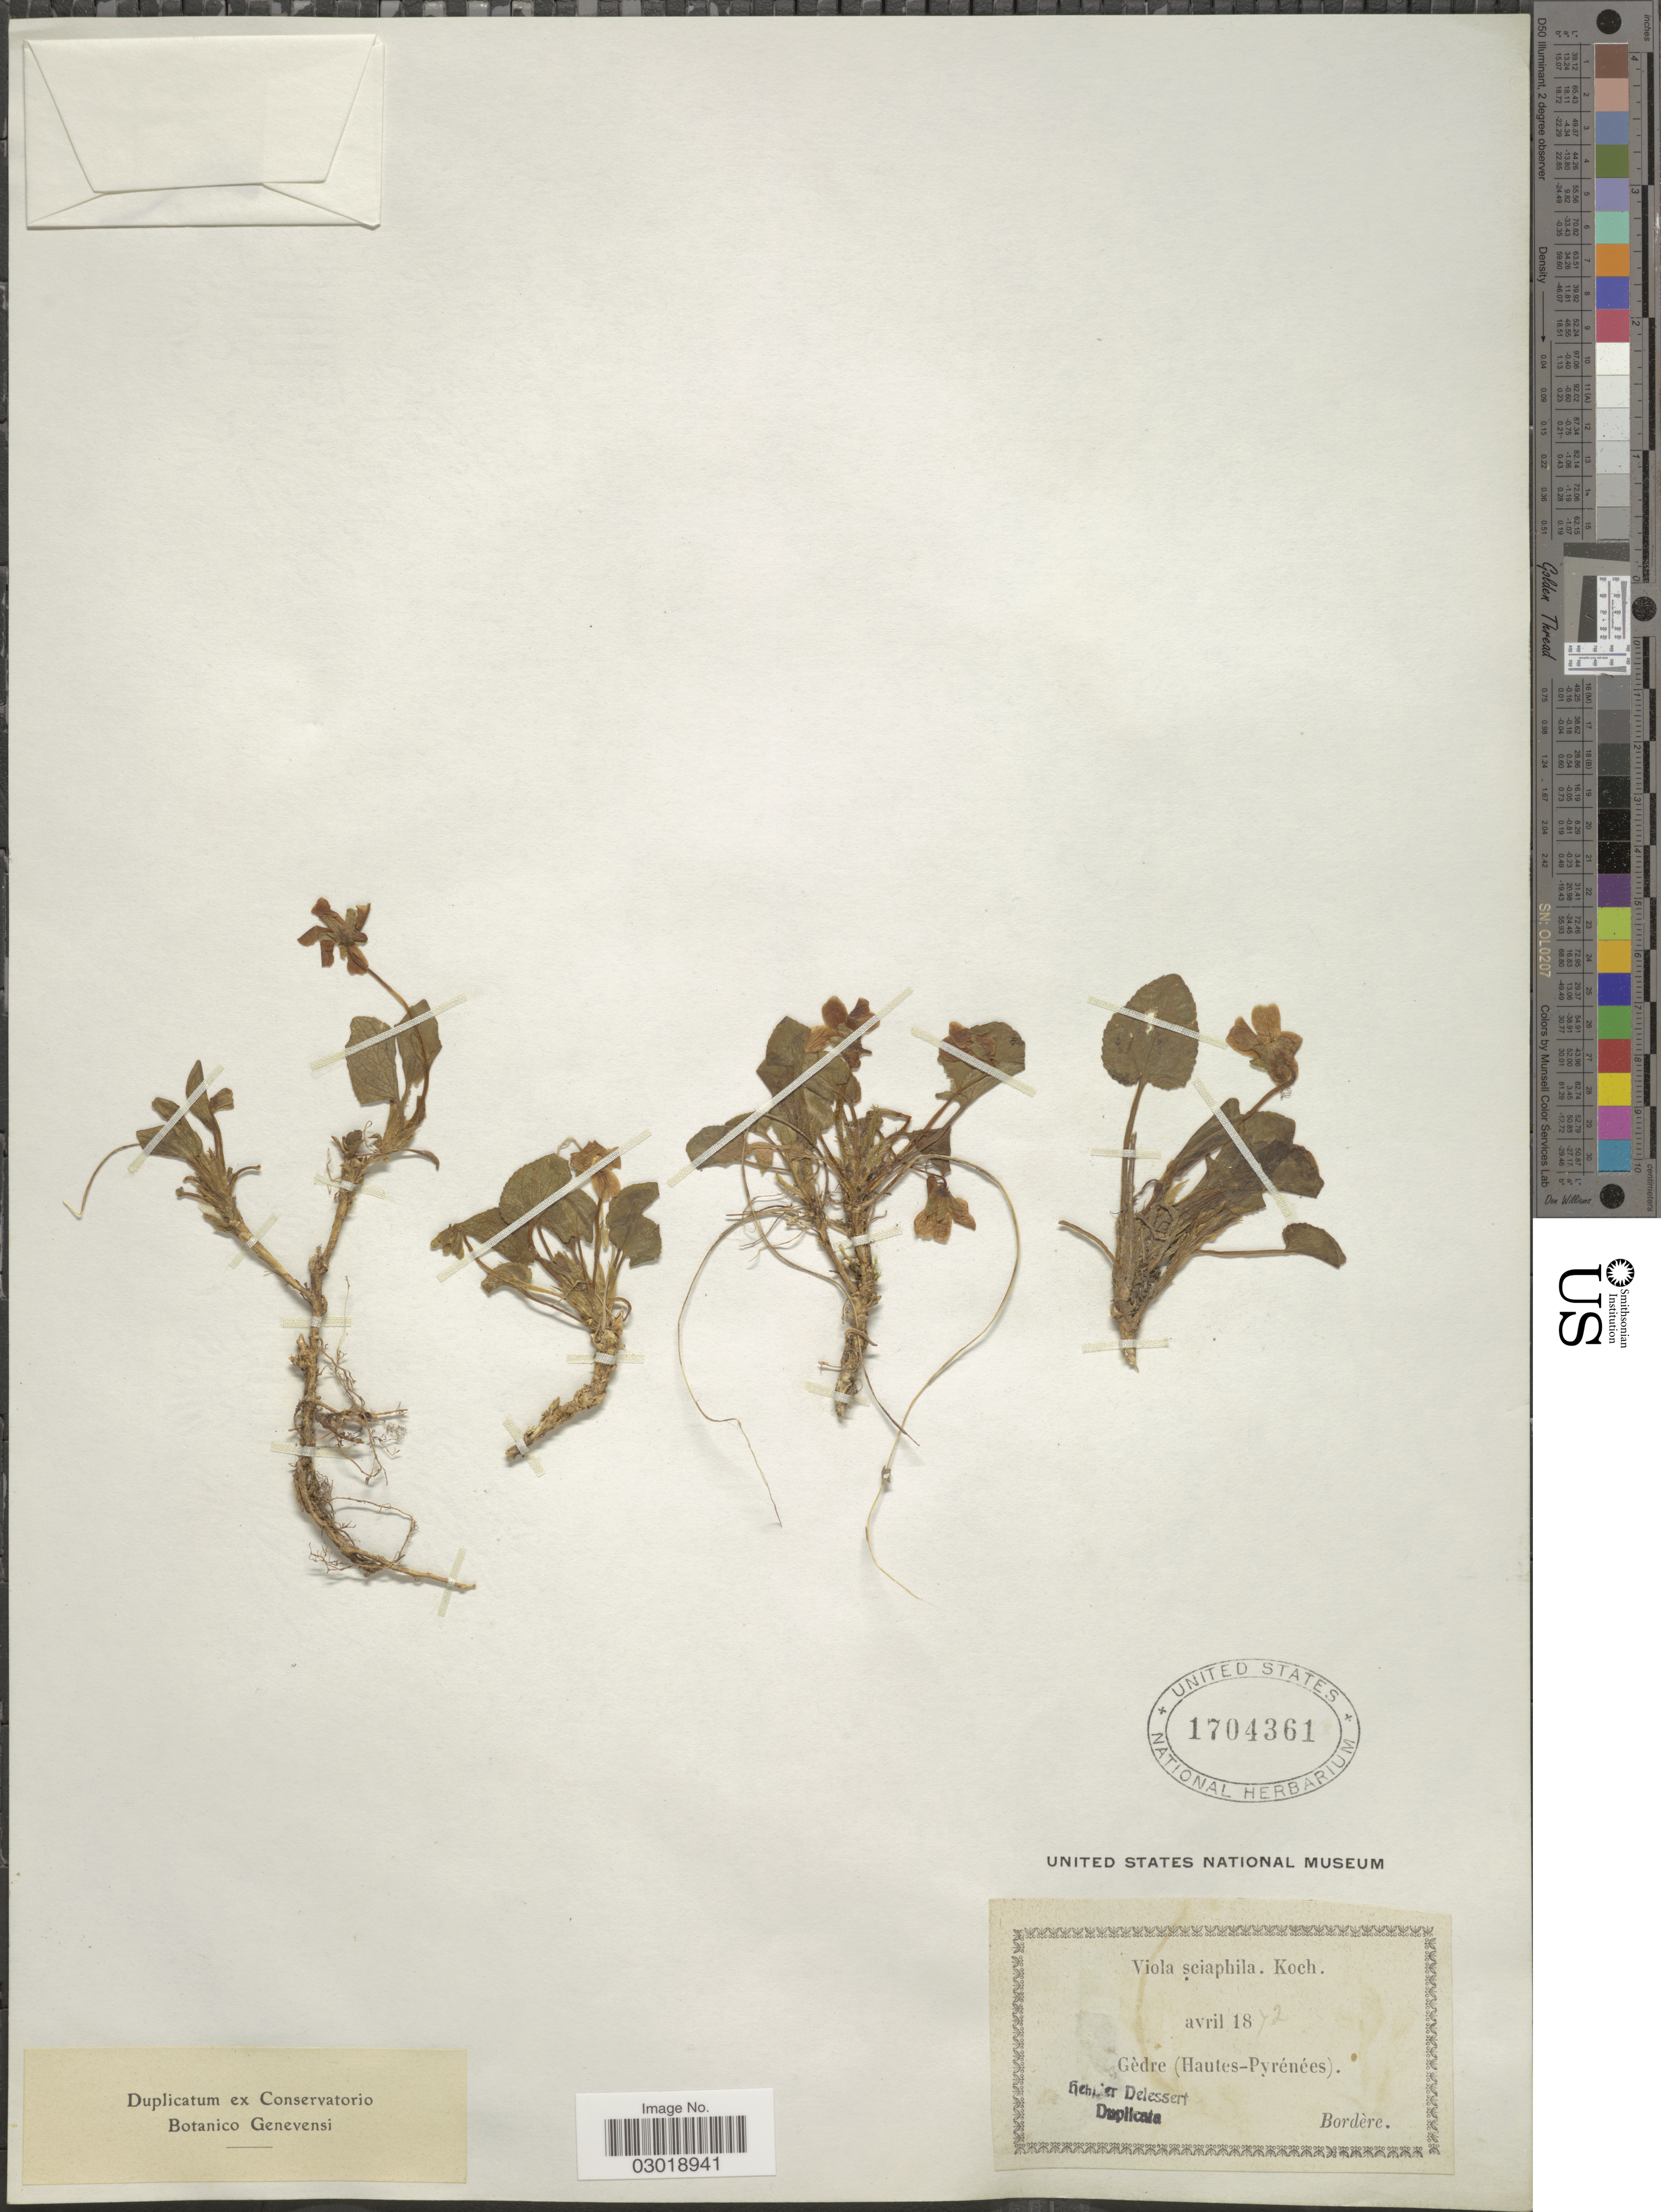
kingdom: Plantae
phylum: Tracheophyta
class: Magnoliopsida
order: Malpighiales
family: Violaceae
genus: Viola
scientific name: Viola sciaphila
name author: W.D.J. Koch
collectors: -. Bordère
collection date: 1872-04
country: France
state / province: Occitanie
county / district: Hautes-Pyrénées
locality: Gèdre (Hautes-Pyrénées).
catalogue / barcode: US 1704361